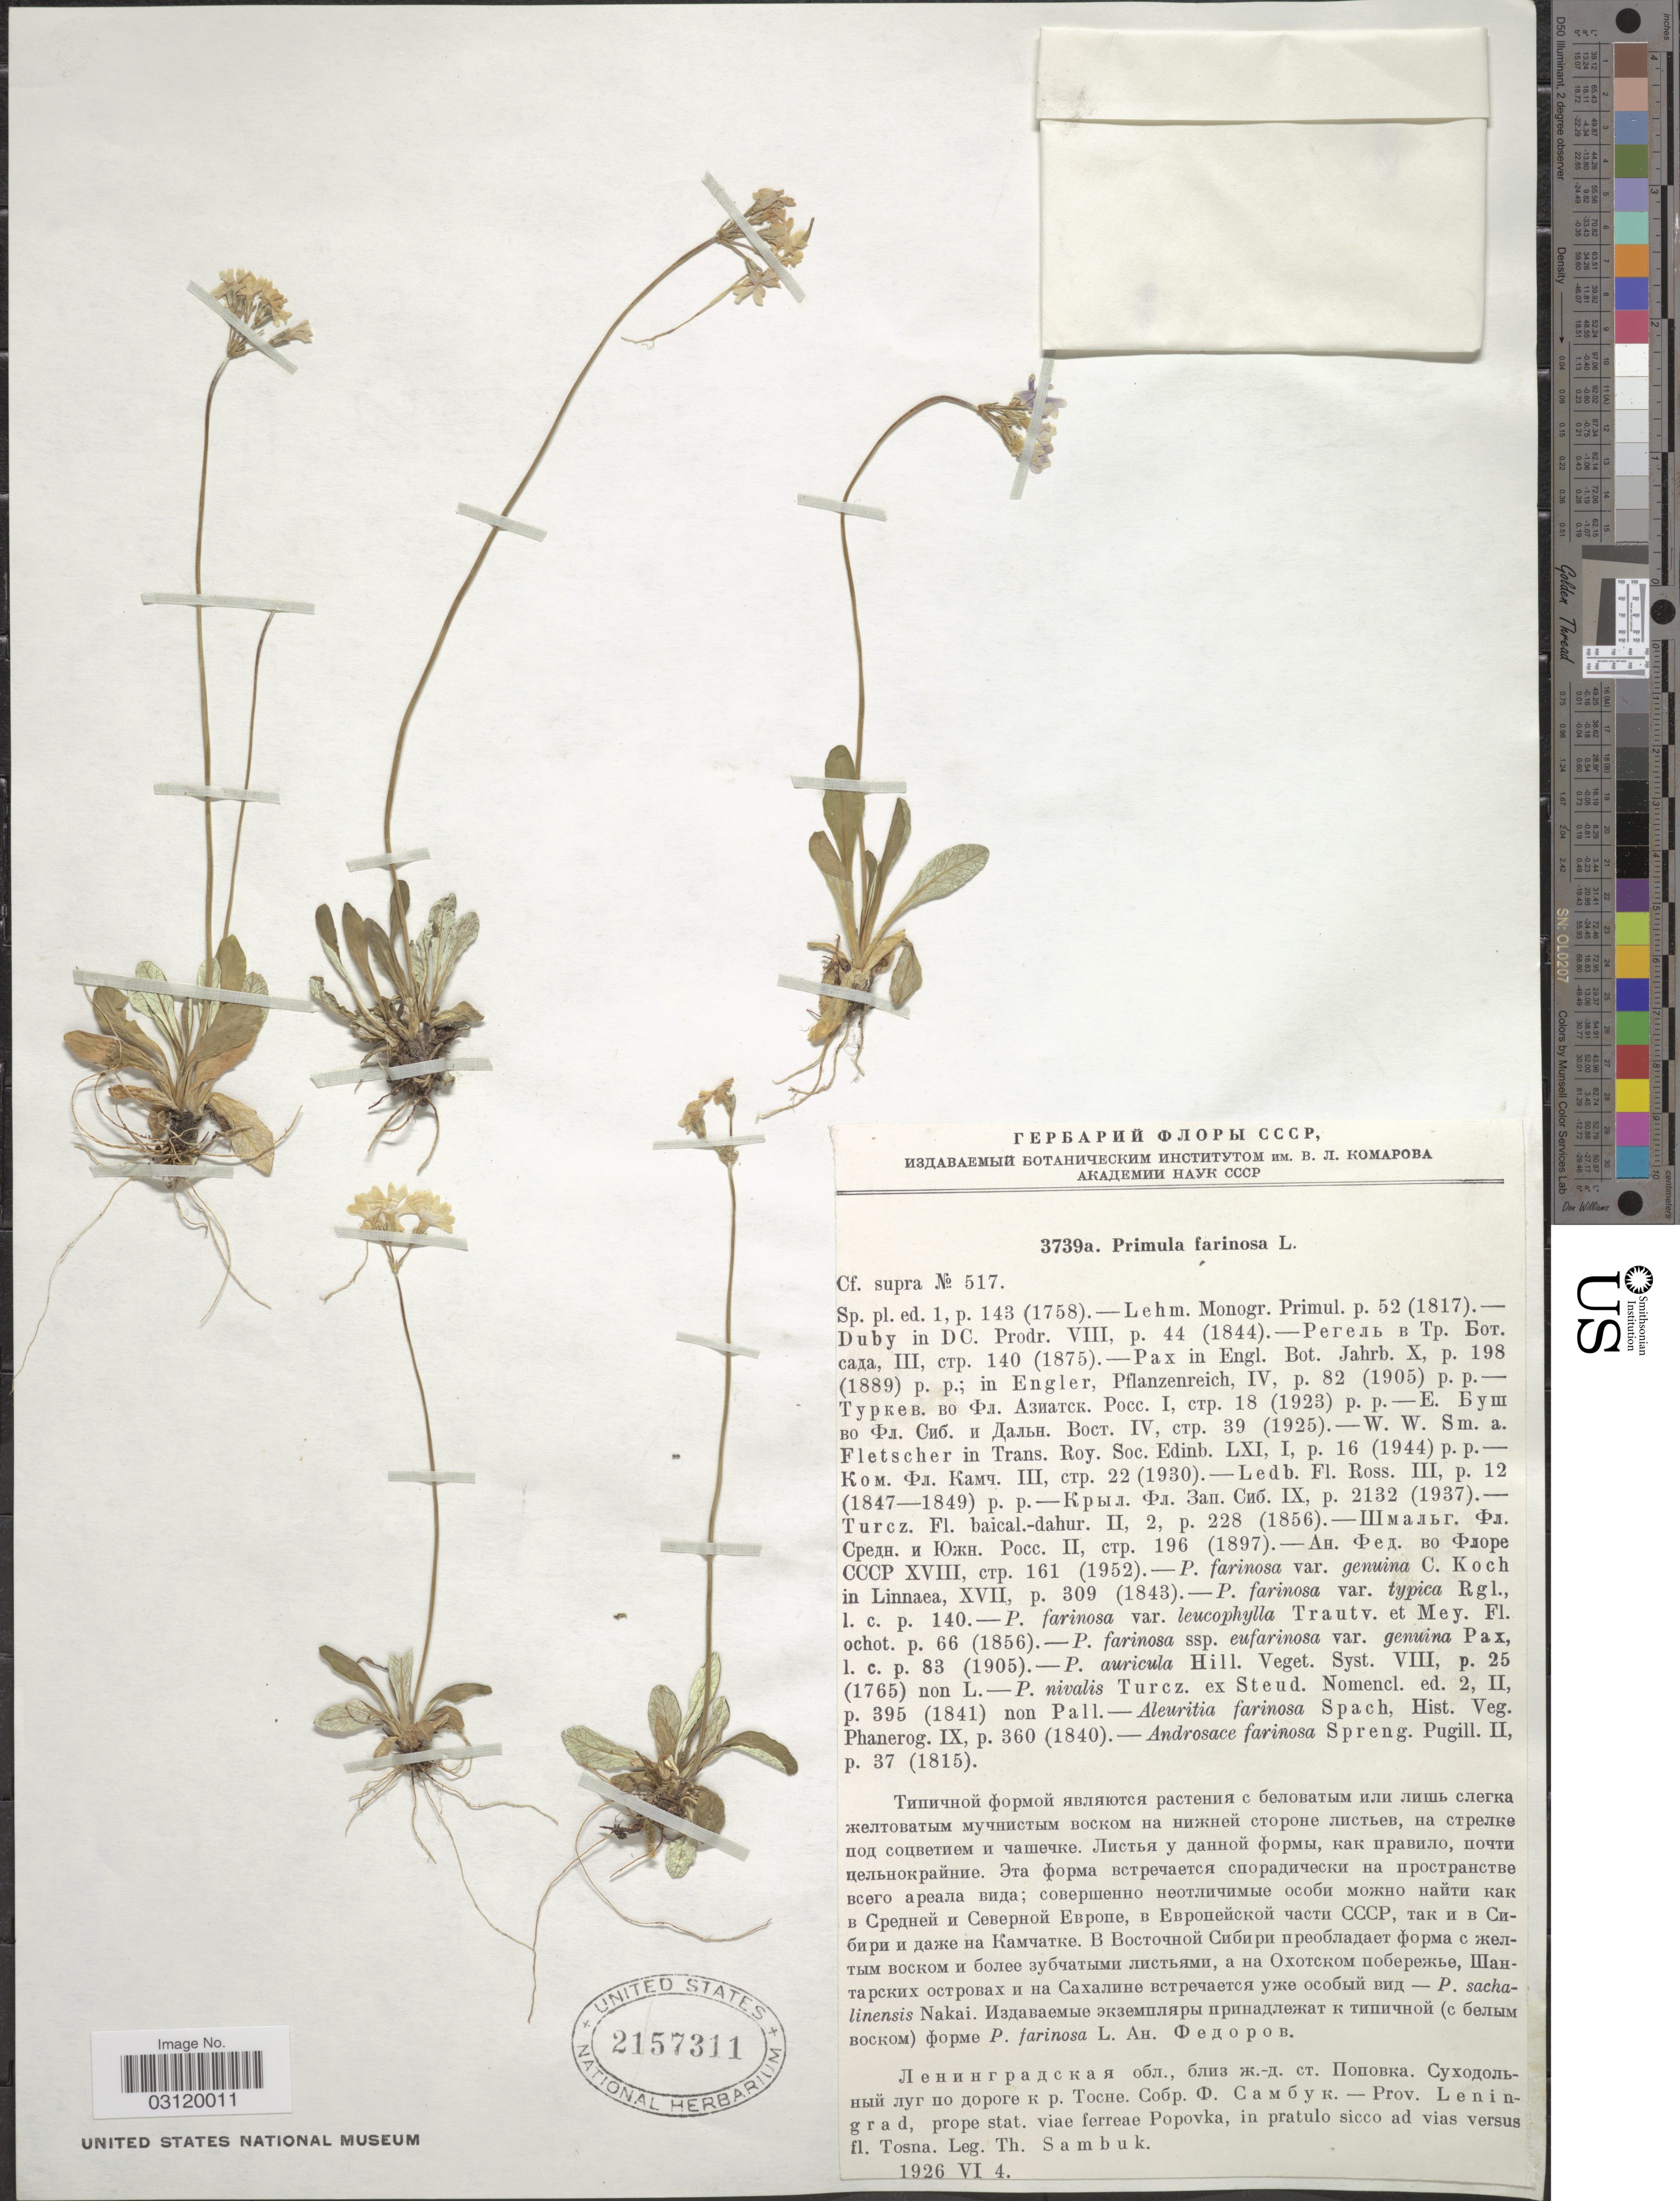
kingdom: Plantae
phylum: Tracheophyta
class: Magnoliopsida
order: Ericales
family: Primulaceae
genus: Primula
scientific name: Primula farinosa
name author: L.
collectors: T. Sambuk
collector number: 3739a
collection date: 1926-06-04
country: Russian Federation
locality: Prov. Leningrad, prope stat. viae ferreae Popovka, in pratulo sicco ad vias versus fl. Tosna.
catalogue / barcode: US 2157311